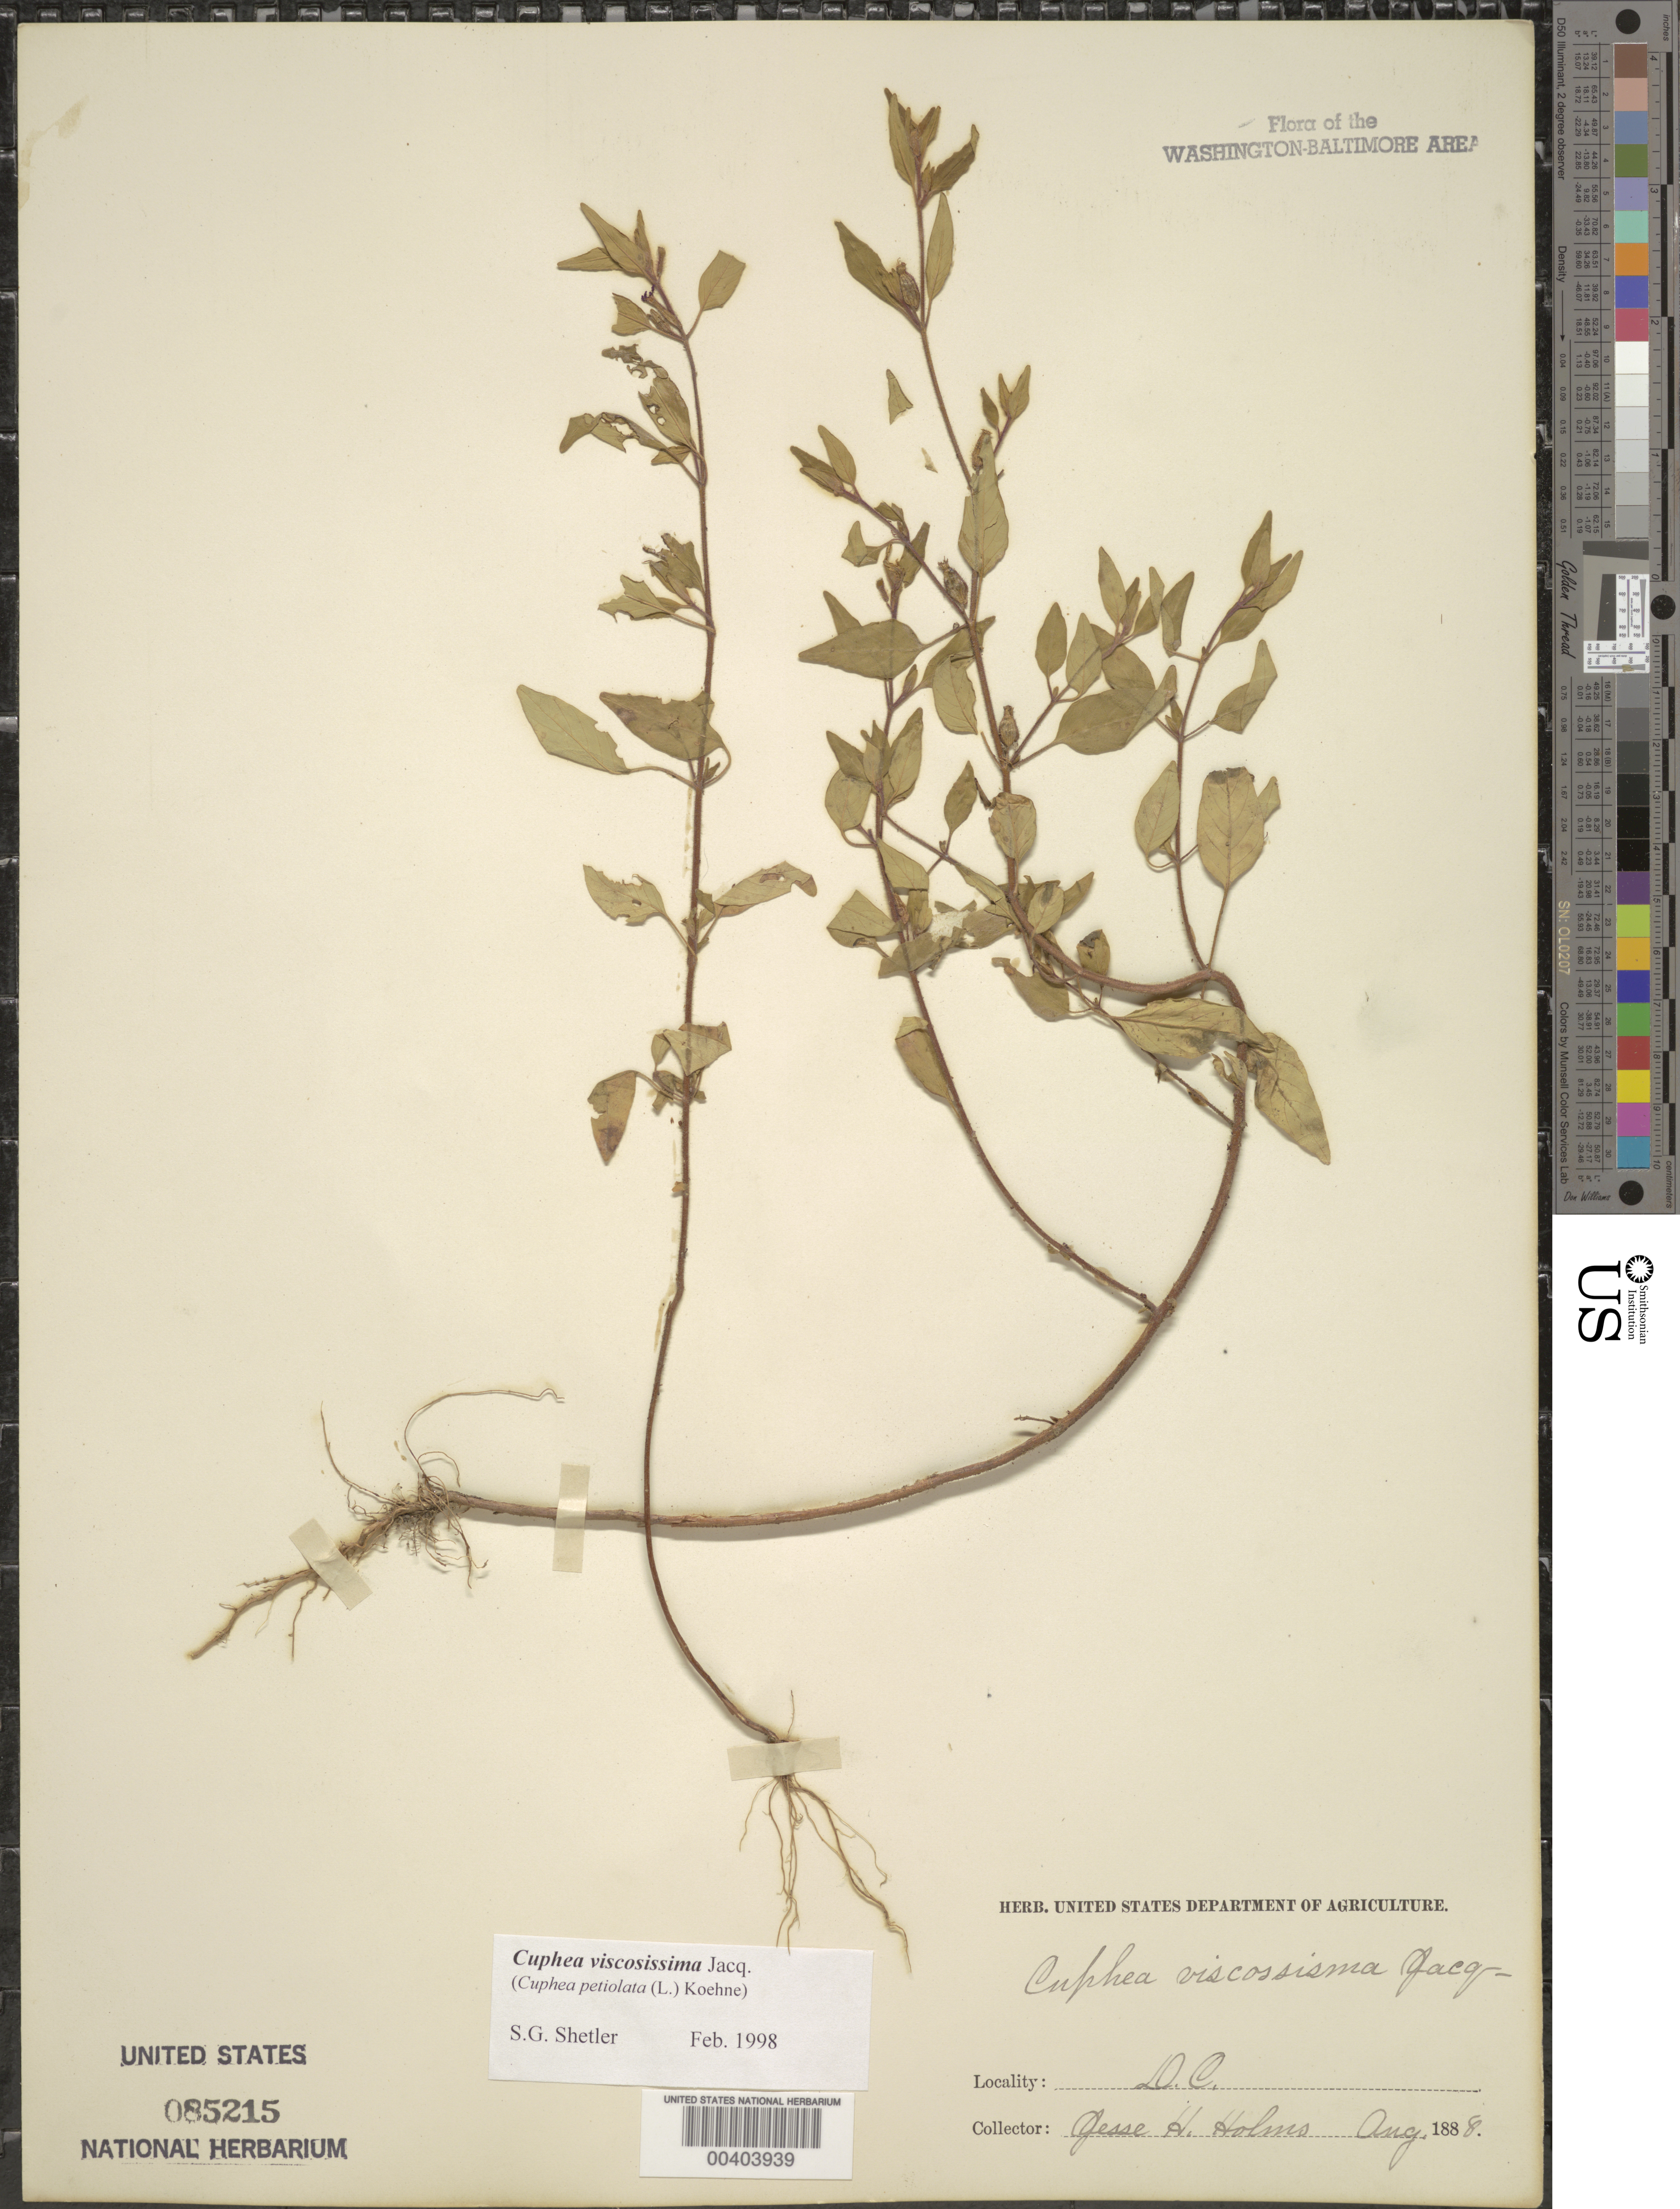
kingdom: Plantae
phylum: Tracheophyta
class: Magnoliopsida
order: Myrtales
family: Lythraceae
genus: Cuphea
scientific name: Cuphea viscosissima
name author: Jacq.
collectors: J. H. Holms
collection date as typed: Aug 1888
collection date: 1888-08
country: United States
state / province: District of Columbia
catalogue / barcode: US 85215